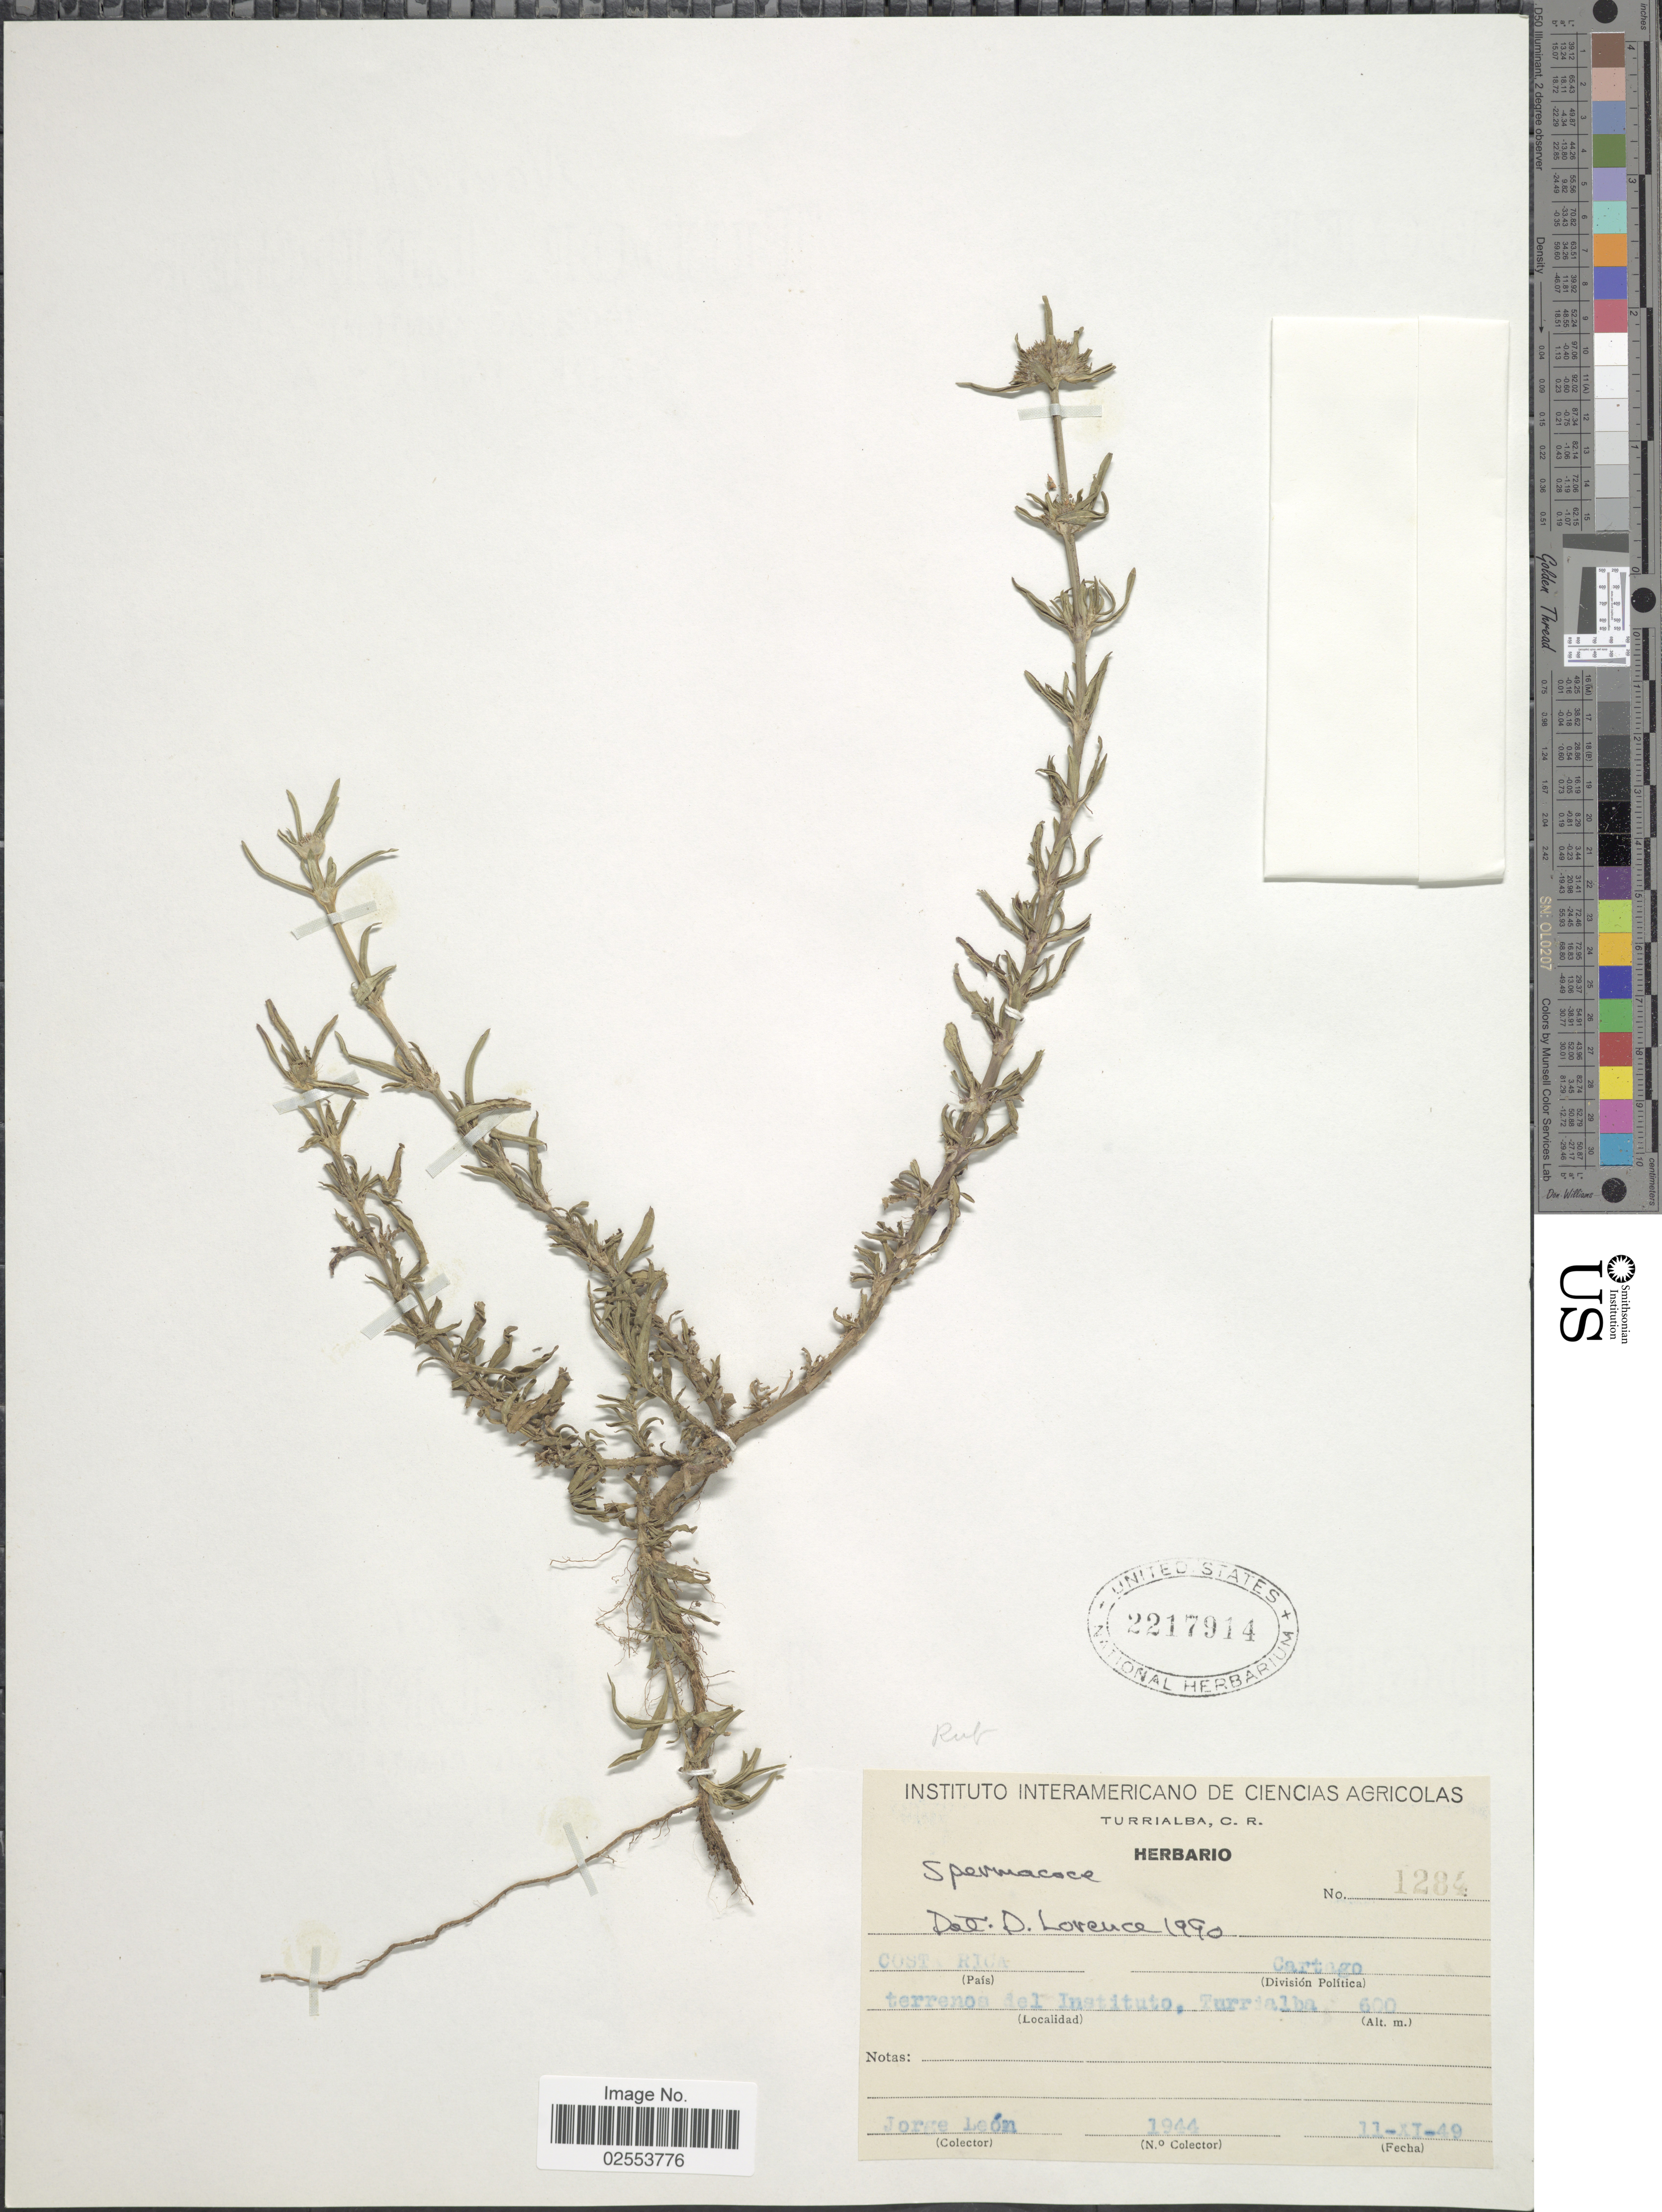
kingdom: Plantae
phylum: Tracheophyta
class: Magnoliopsida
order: Gentianales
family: Rubiaceae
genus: Spermacoce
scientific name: Spermacoce sp.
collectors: J. León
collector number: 1944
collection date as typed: Transcribed d/m/y: 11/11/49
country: Costa Rica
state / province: Cartago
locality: Terreno del Instituto, Turrialba.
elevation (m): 600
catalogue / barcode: US 2217914